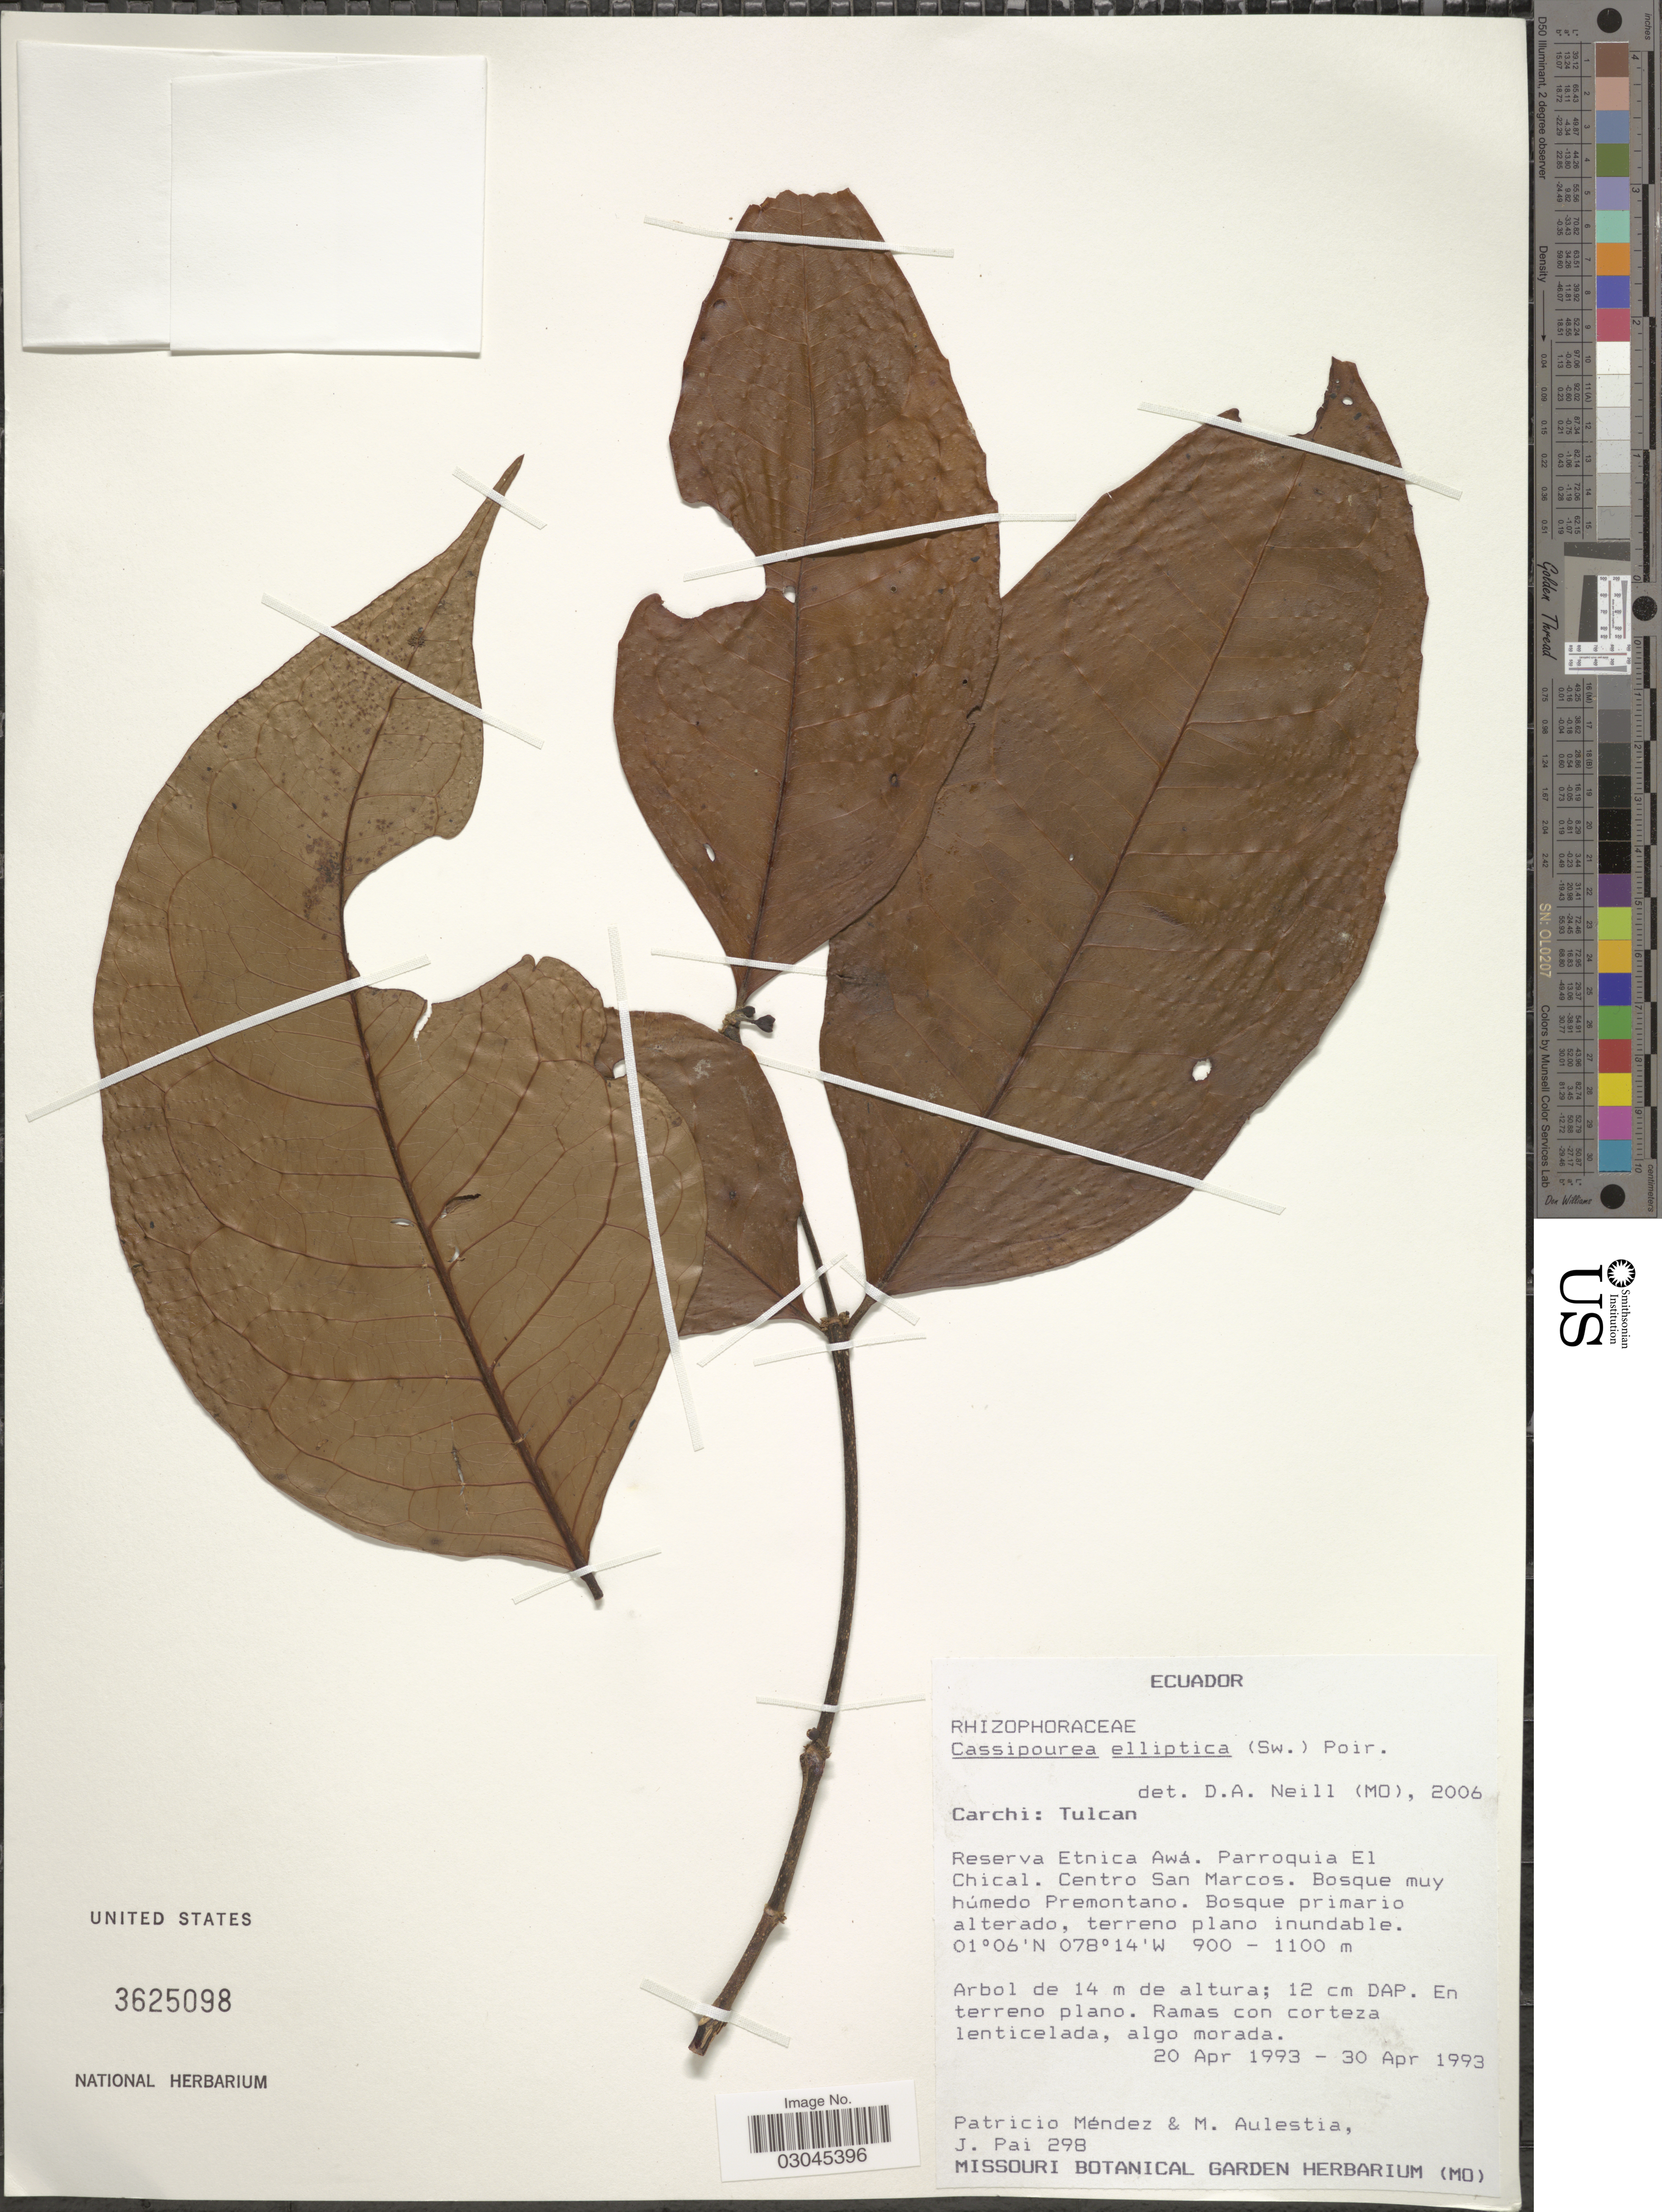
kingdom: Plantae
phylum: Tracheophyta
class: Magnoliopsida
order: Malpighiales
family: Rhizophoraceae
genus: Cassipourea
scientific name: Cassipourea elliptica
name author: (Sw.) Poir.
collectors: P. Méndez, M. Aulestia & J. Pai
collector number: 298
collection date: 1993-04-20/1993-04-30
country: Ecuador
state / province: Carchi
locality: Carchi: Tulcan. Reserva Etnica Awá. Parroquia El Chical. Centro San Marcos. Bosque muy húmedo Premontano.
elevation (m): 900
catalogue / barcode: US 3625098